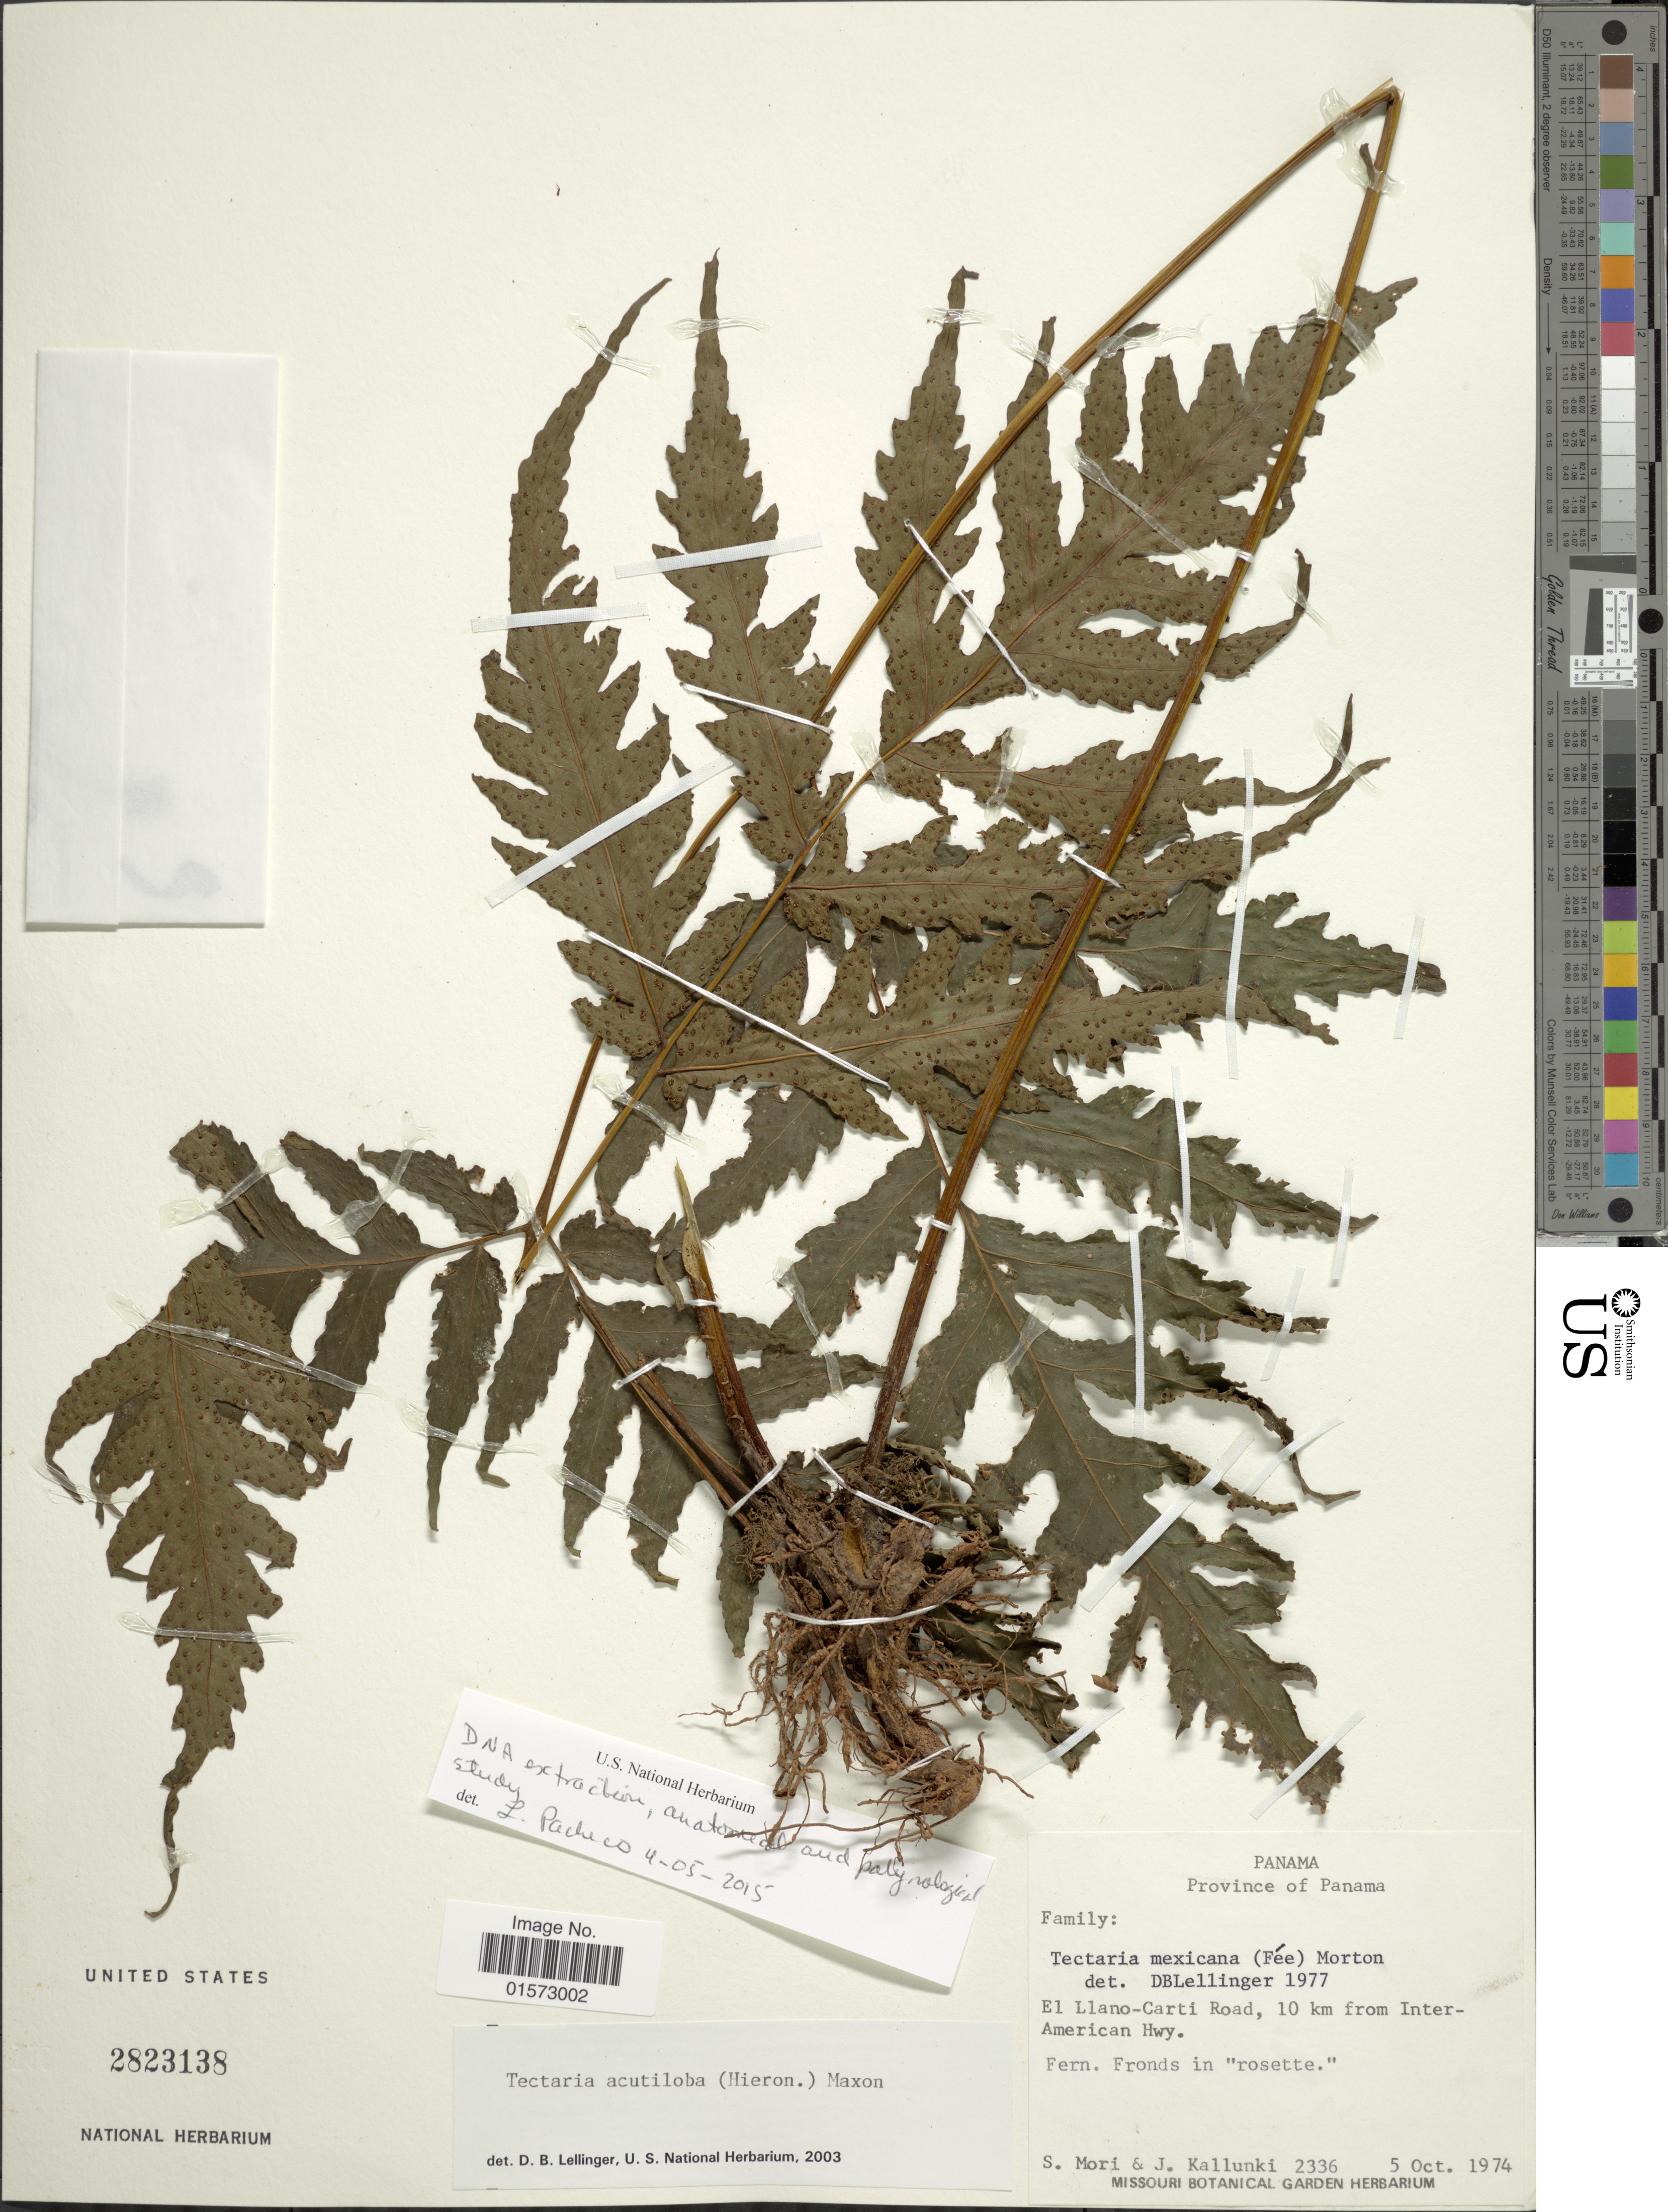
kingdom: Plantae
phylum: Tracheophyta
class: Polypodiopsida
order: Polypodiales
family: Tectariaceae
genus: Tectaria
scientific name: Tectaria acutiloba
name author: (Hieron.) Maxon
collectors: S. Mori & J. Kallunki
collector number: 2336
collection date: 1974-10-05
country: Panama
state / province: Panamá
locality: El Llano-Carti Road, 10 km from Inter-American Hwy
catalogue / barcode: US 2823138